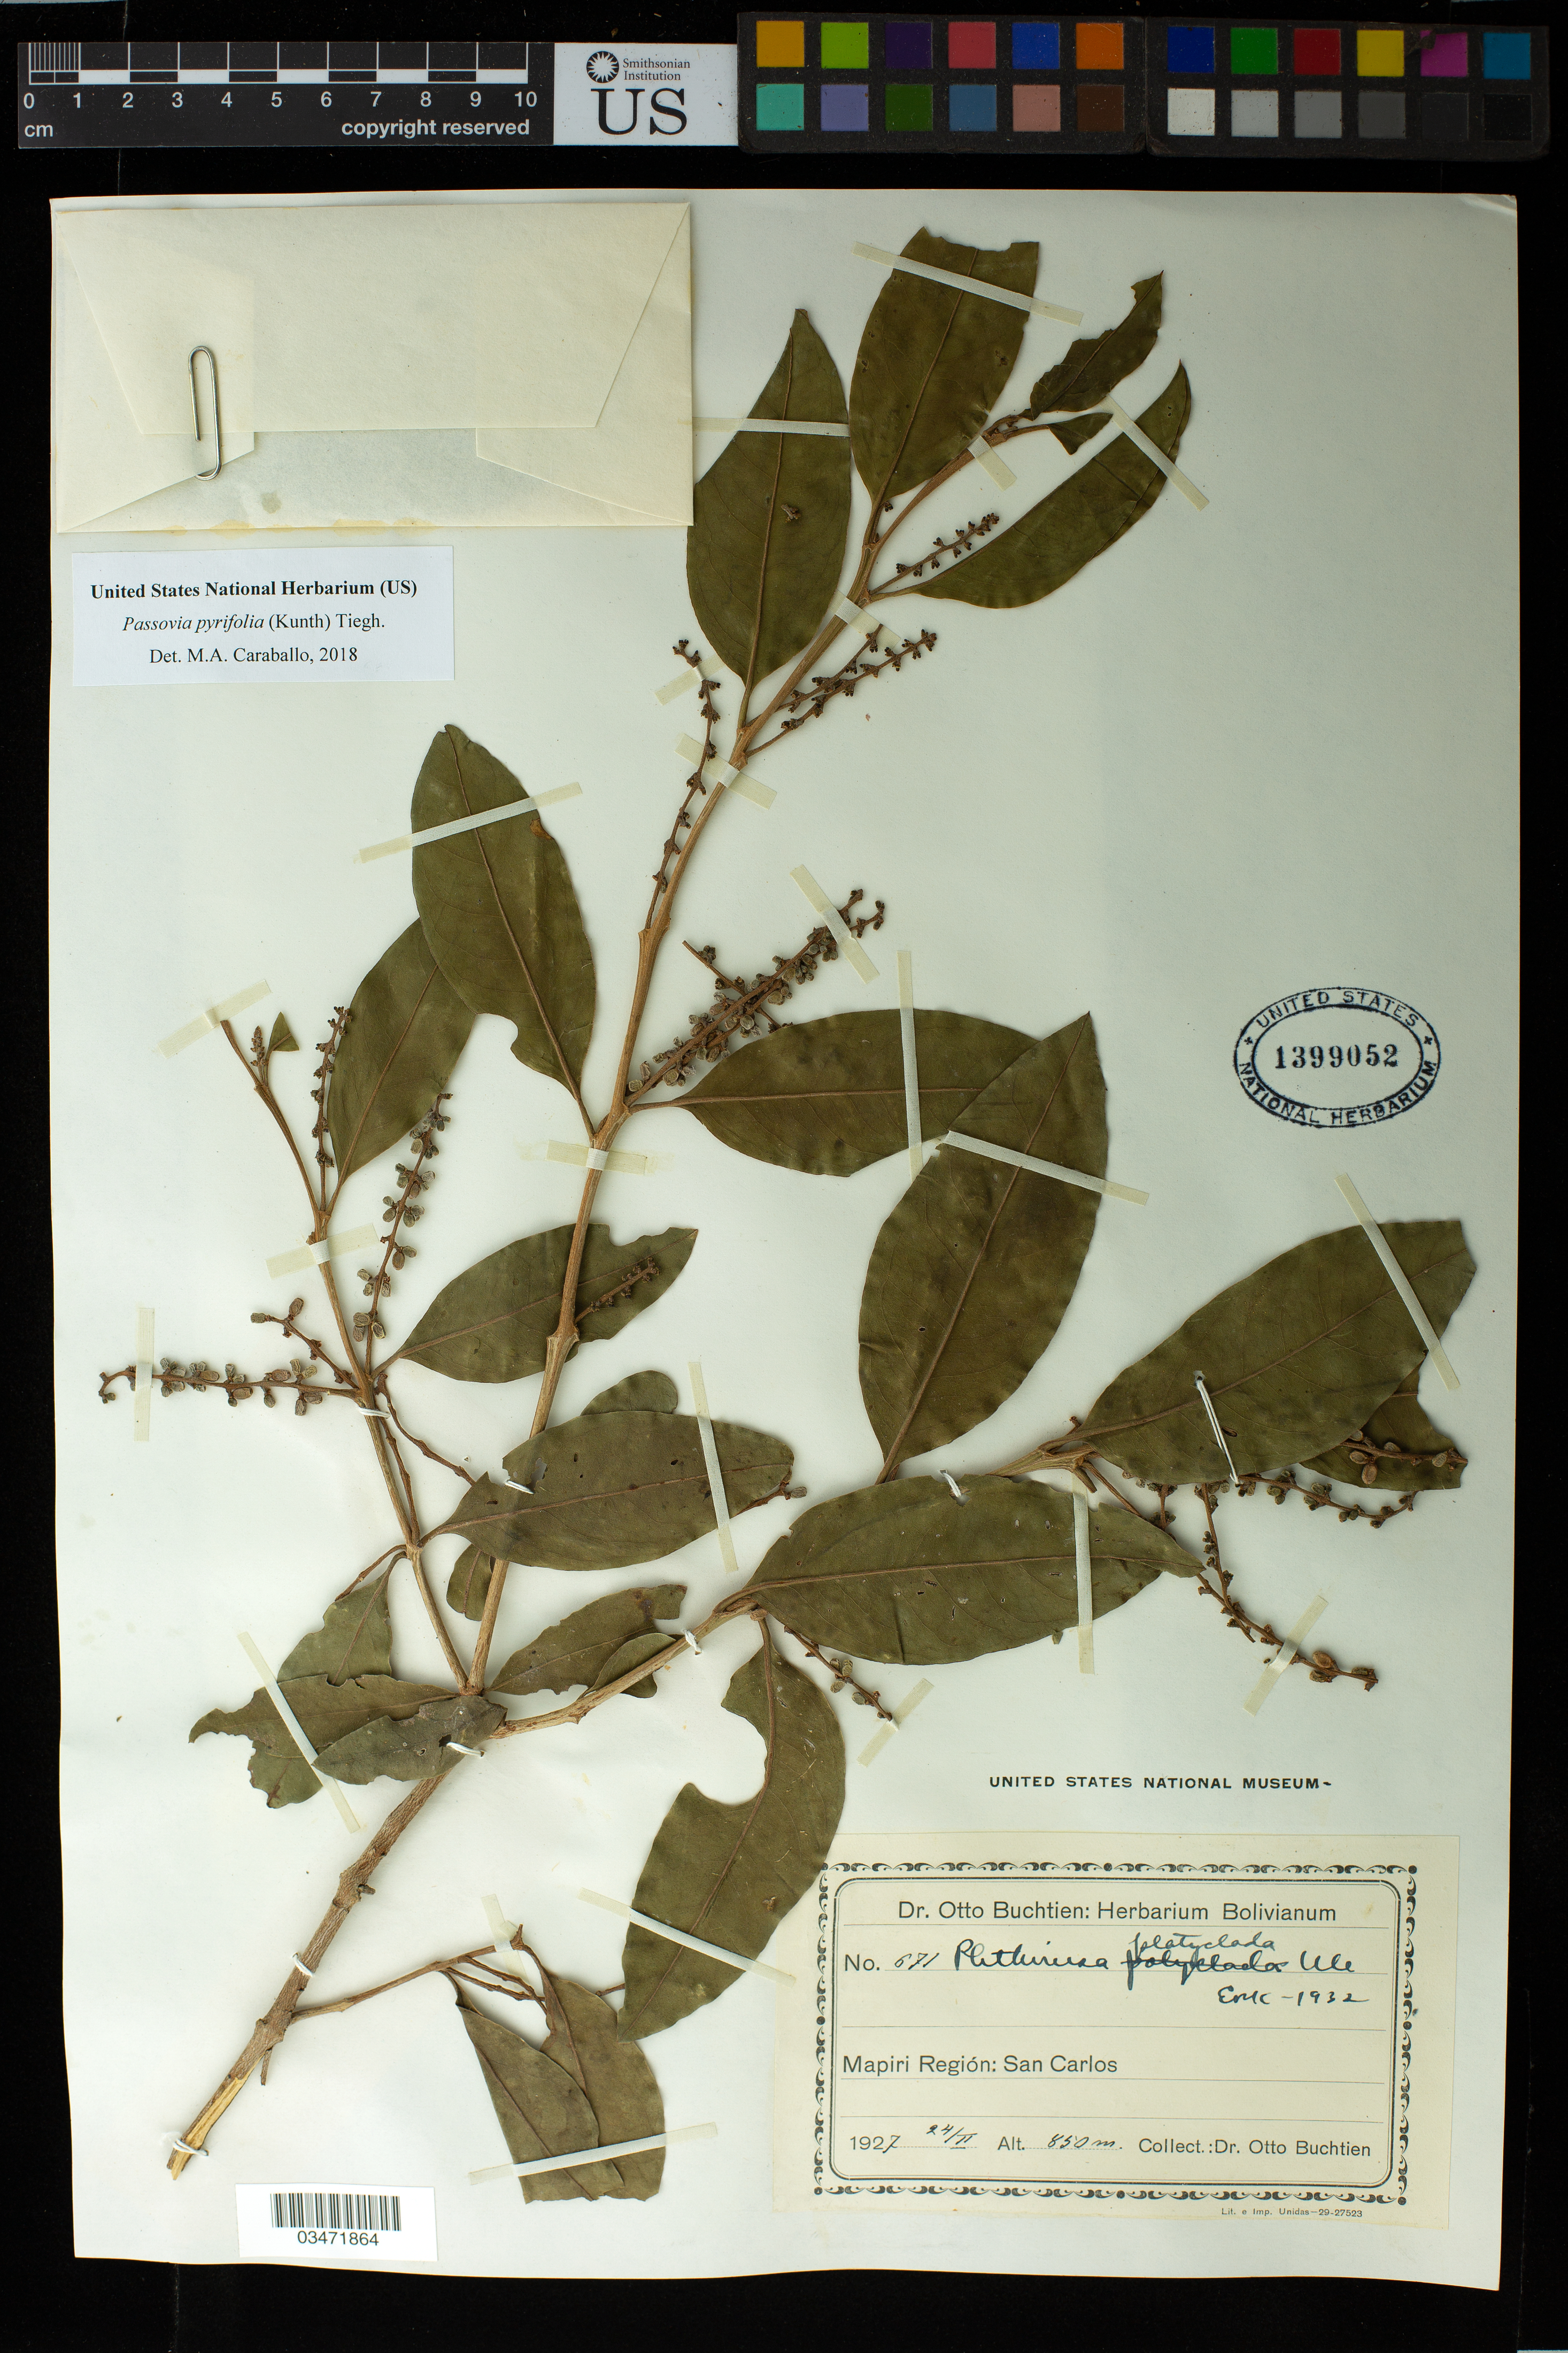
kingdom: Plantae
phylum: Tracheophyta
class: Magnoliopsida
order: Santalales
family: Loranthaceae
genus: Passovia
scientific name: Passovia pyrifolia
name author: (Kunth) Tiegh.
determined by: Caraballo-Ortiz, Marcos A., (MISS), University of Mississippi (UNITED STATES)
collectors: O. Buchtien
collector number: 671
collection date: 1927-02-24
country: Bolivia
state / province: La Paz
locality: Mapiri Región: San Carlos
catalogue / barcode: US 1399052